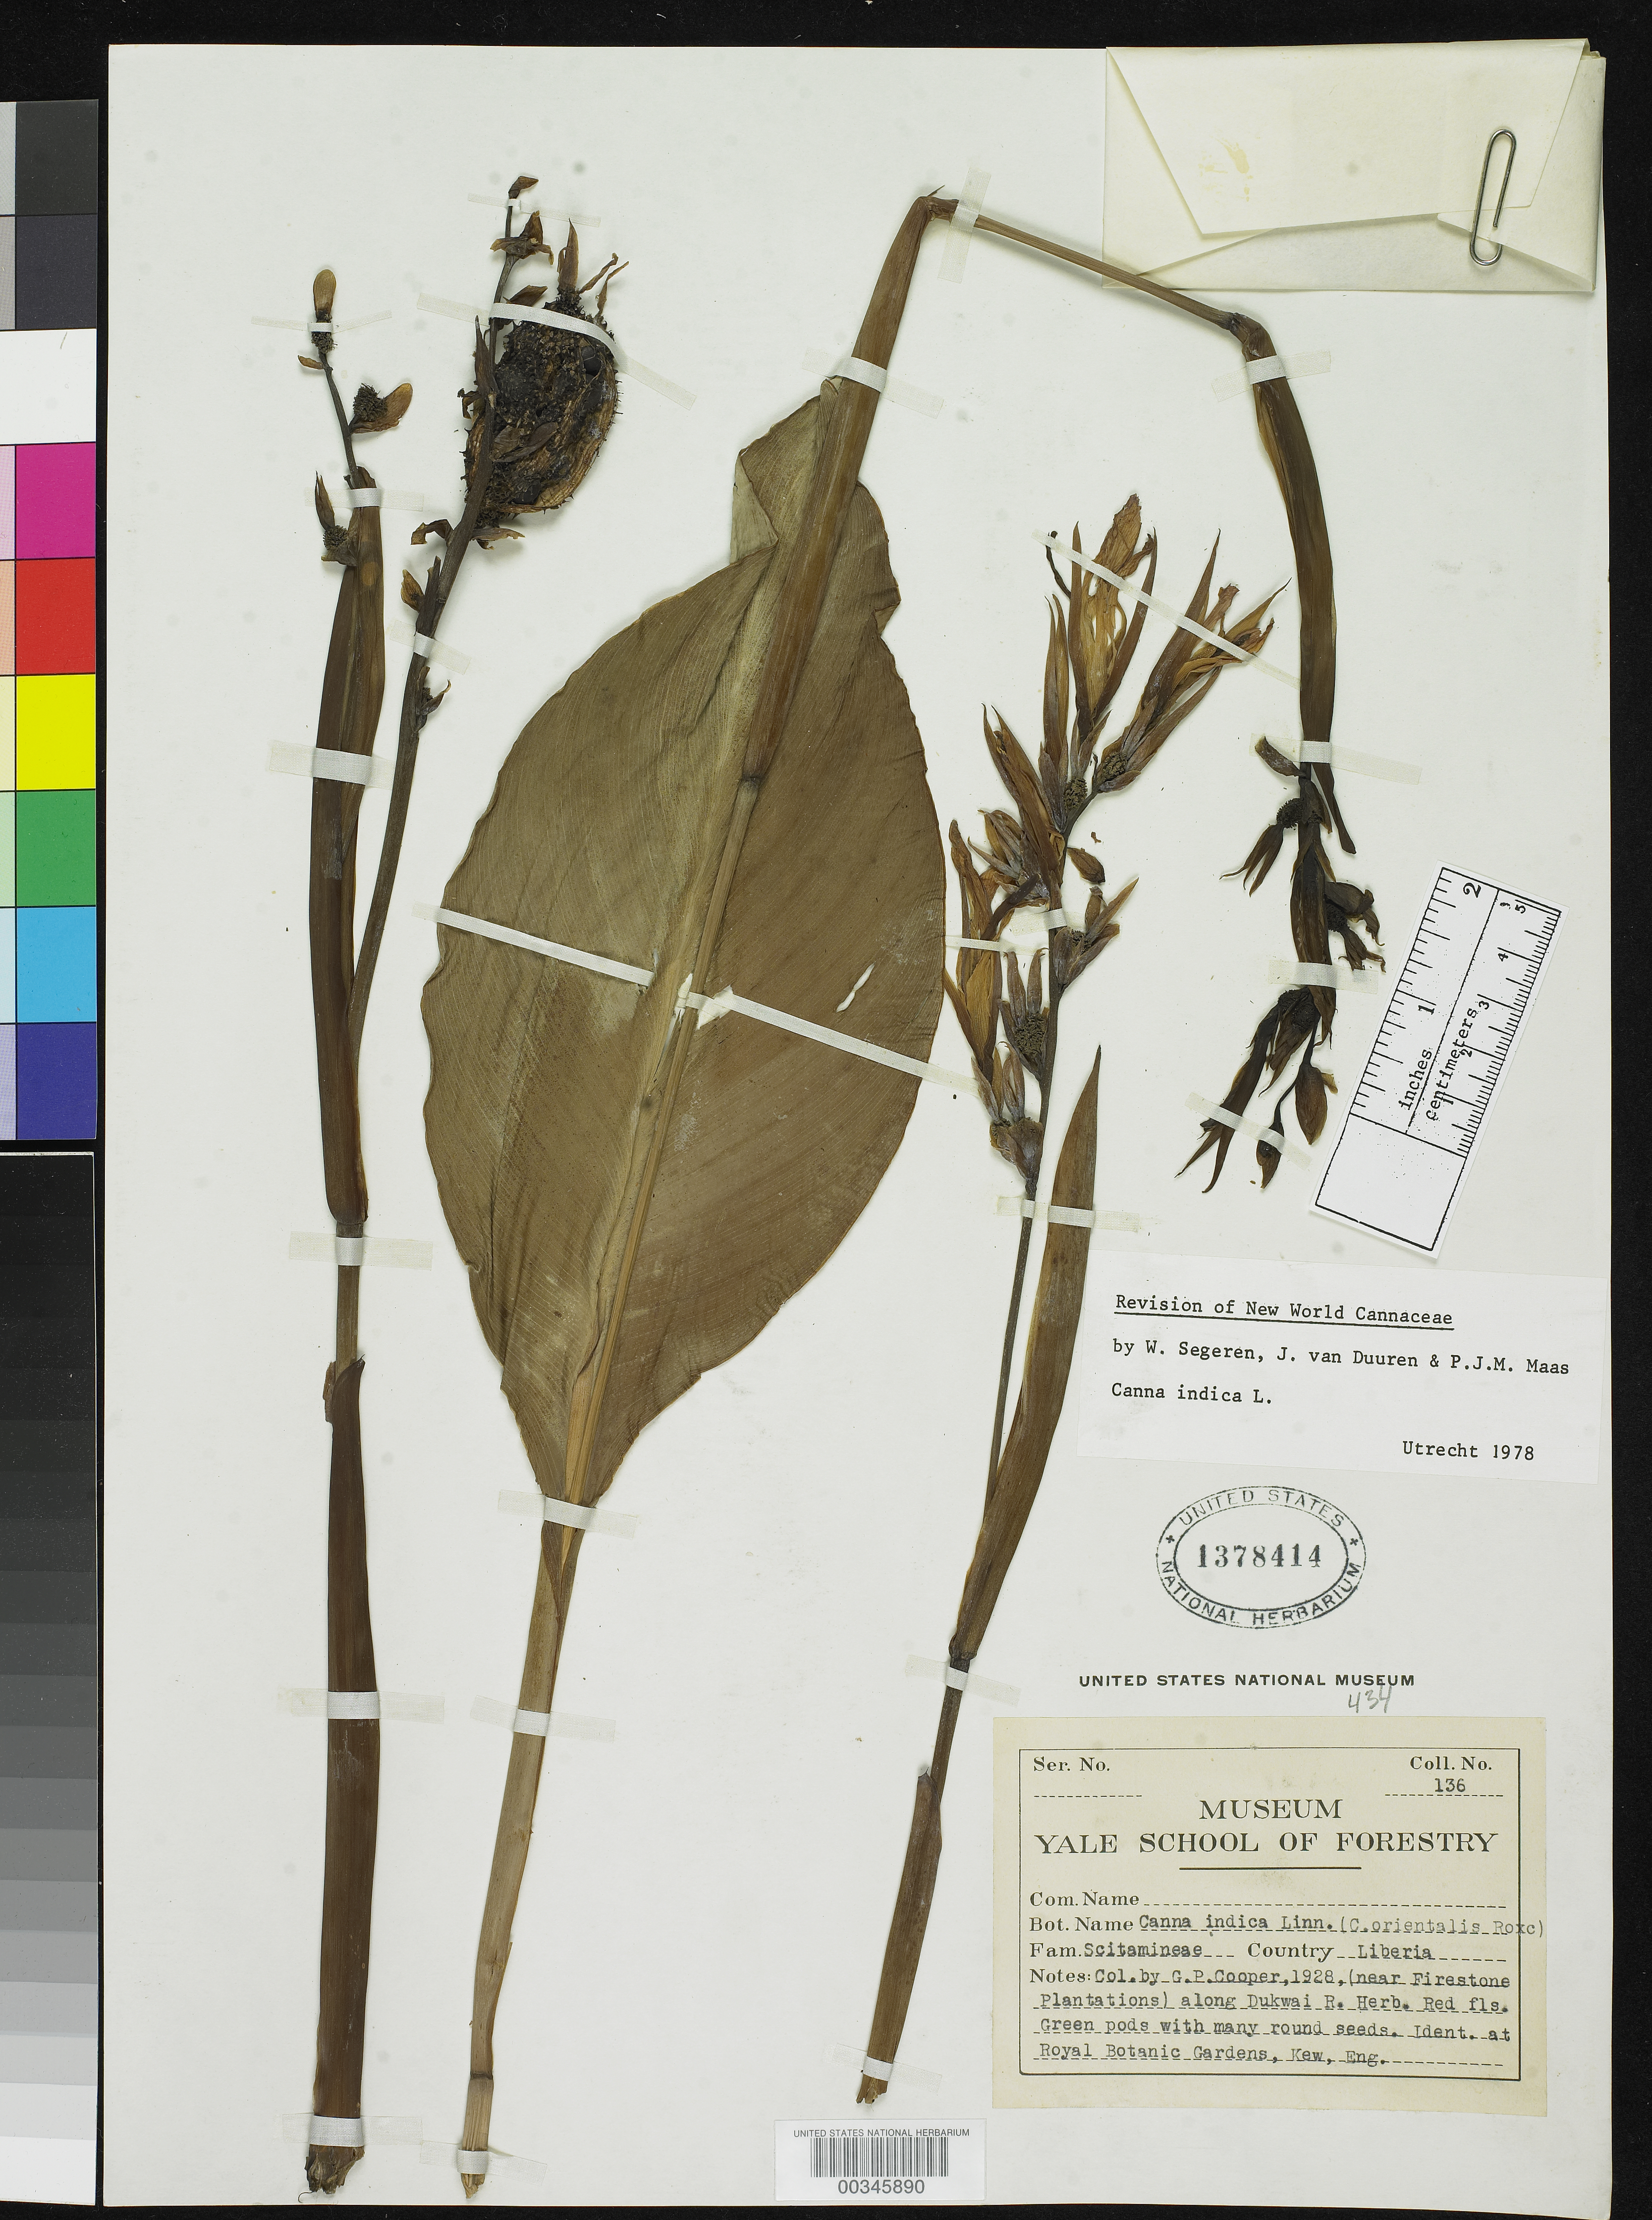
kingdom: Plantae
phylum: Tracheophyta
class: Liliopsida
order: Zingiberales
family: Cannaceae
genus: Canna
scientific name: Canna indica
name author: L.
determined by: Segeren, W.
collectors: G. Cooper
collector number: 136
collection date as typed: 1928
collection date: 1928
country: Liberia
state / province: Margibi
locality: (Near Firestone Plantations) along Dukwai River.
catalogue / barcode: US 1378414